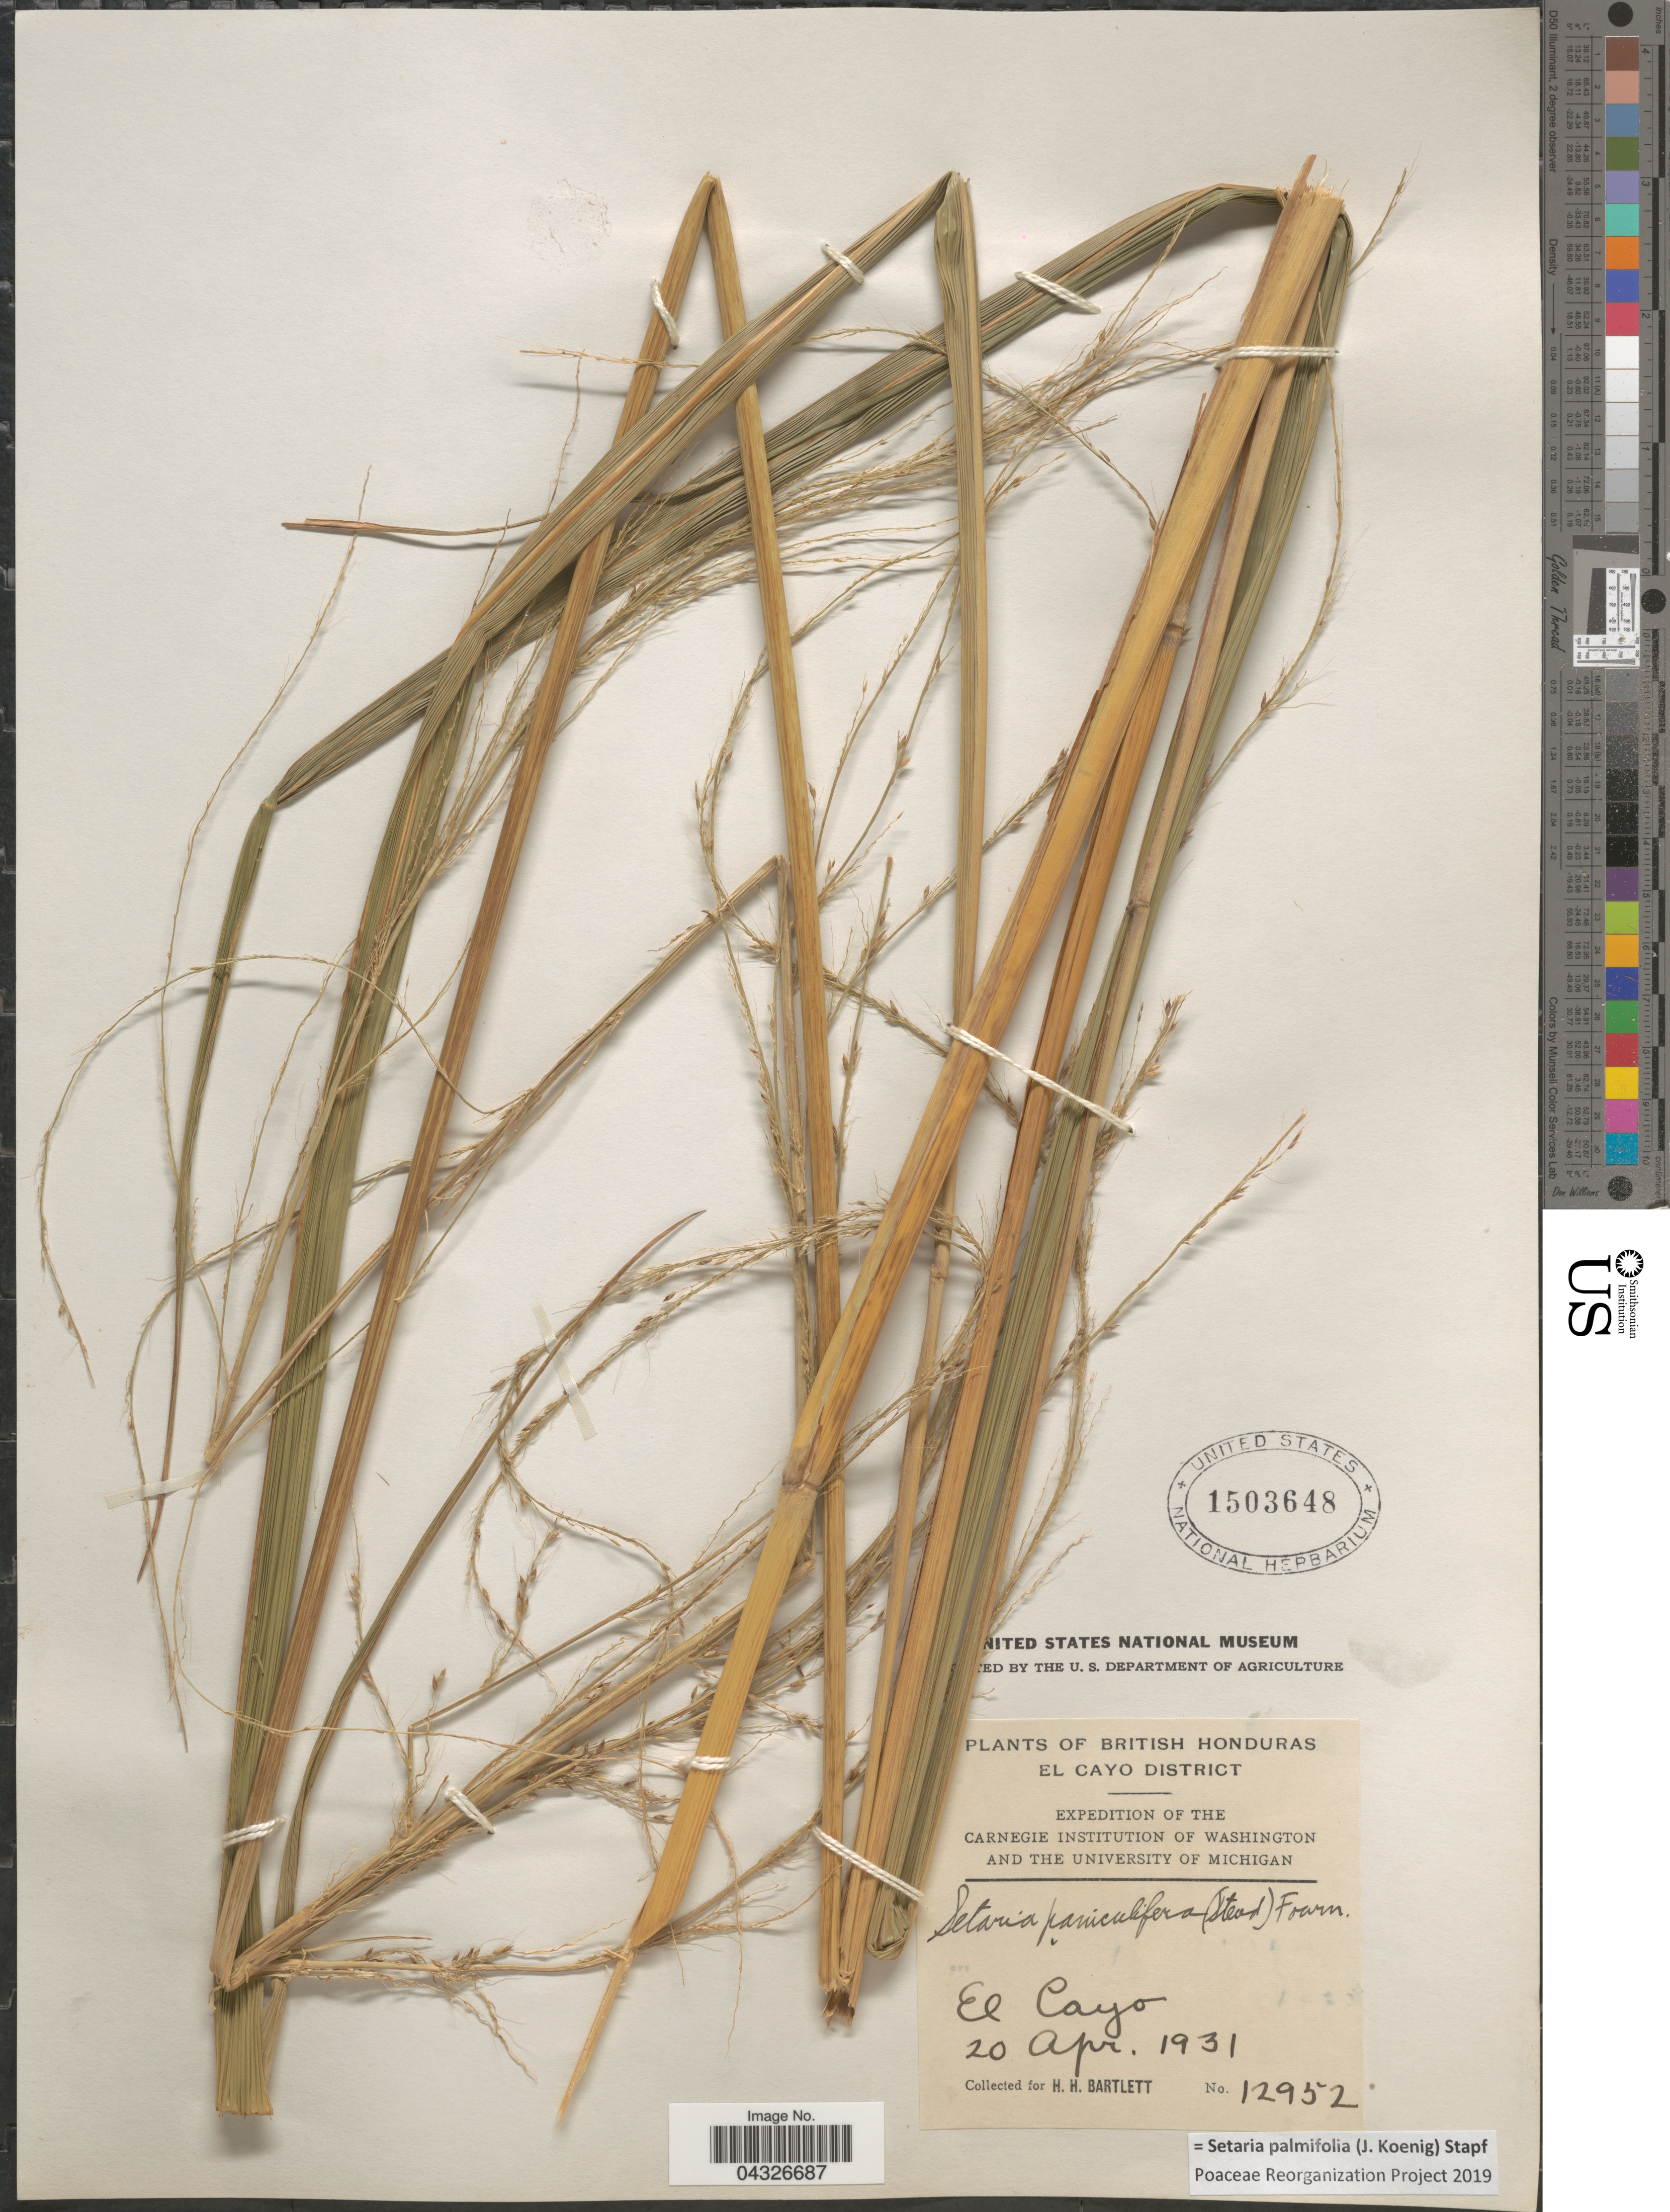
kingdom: Plantae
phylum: Tracheophyta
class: Liliopsida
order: Poales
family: Poaceae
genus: Setaria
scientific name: Setaria palmifolia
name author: (J. Koenig) Stapf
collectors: H. H. Bartlett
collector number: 12952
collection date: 1931-04-20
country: Belize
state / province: Cayo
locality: British Honduras. El Cayo District. Expedition of the Carnegie Institution of Washington and the University of Michigan. El Cayo.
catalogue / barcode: US 1503648